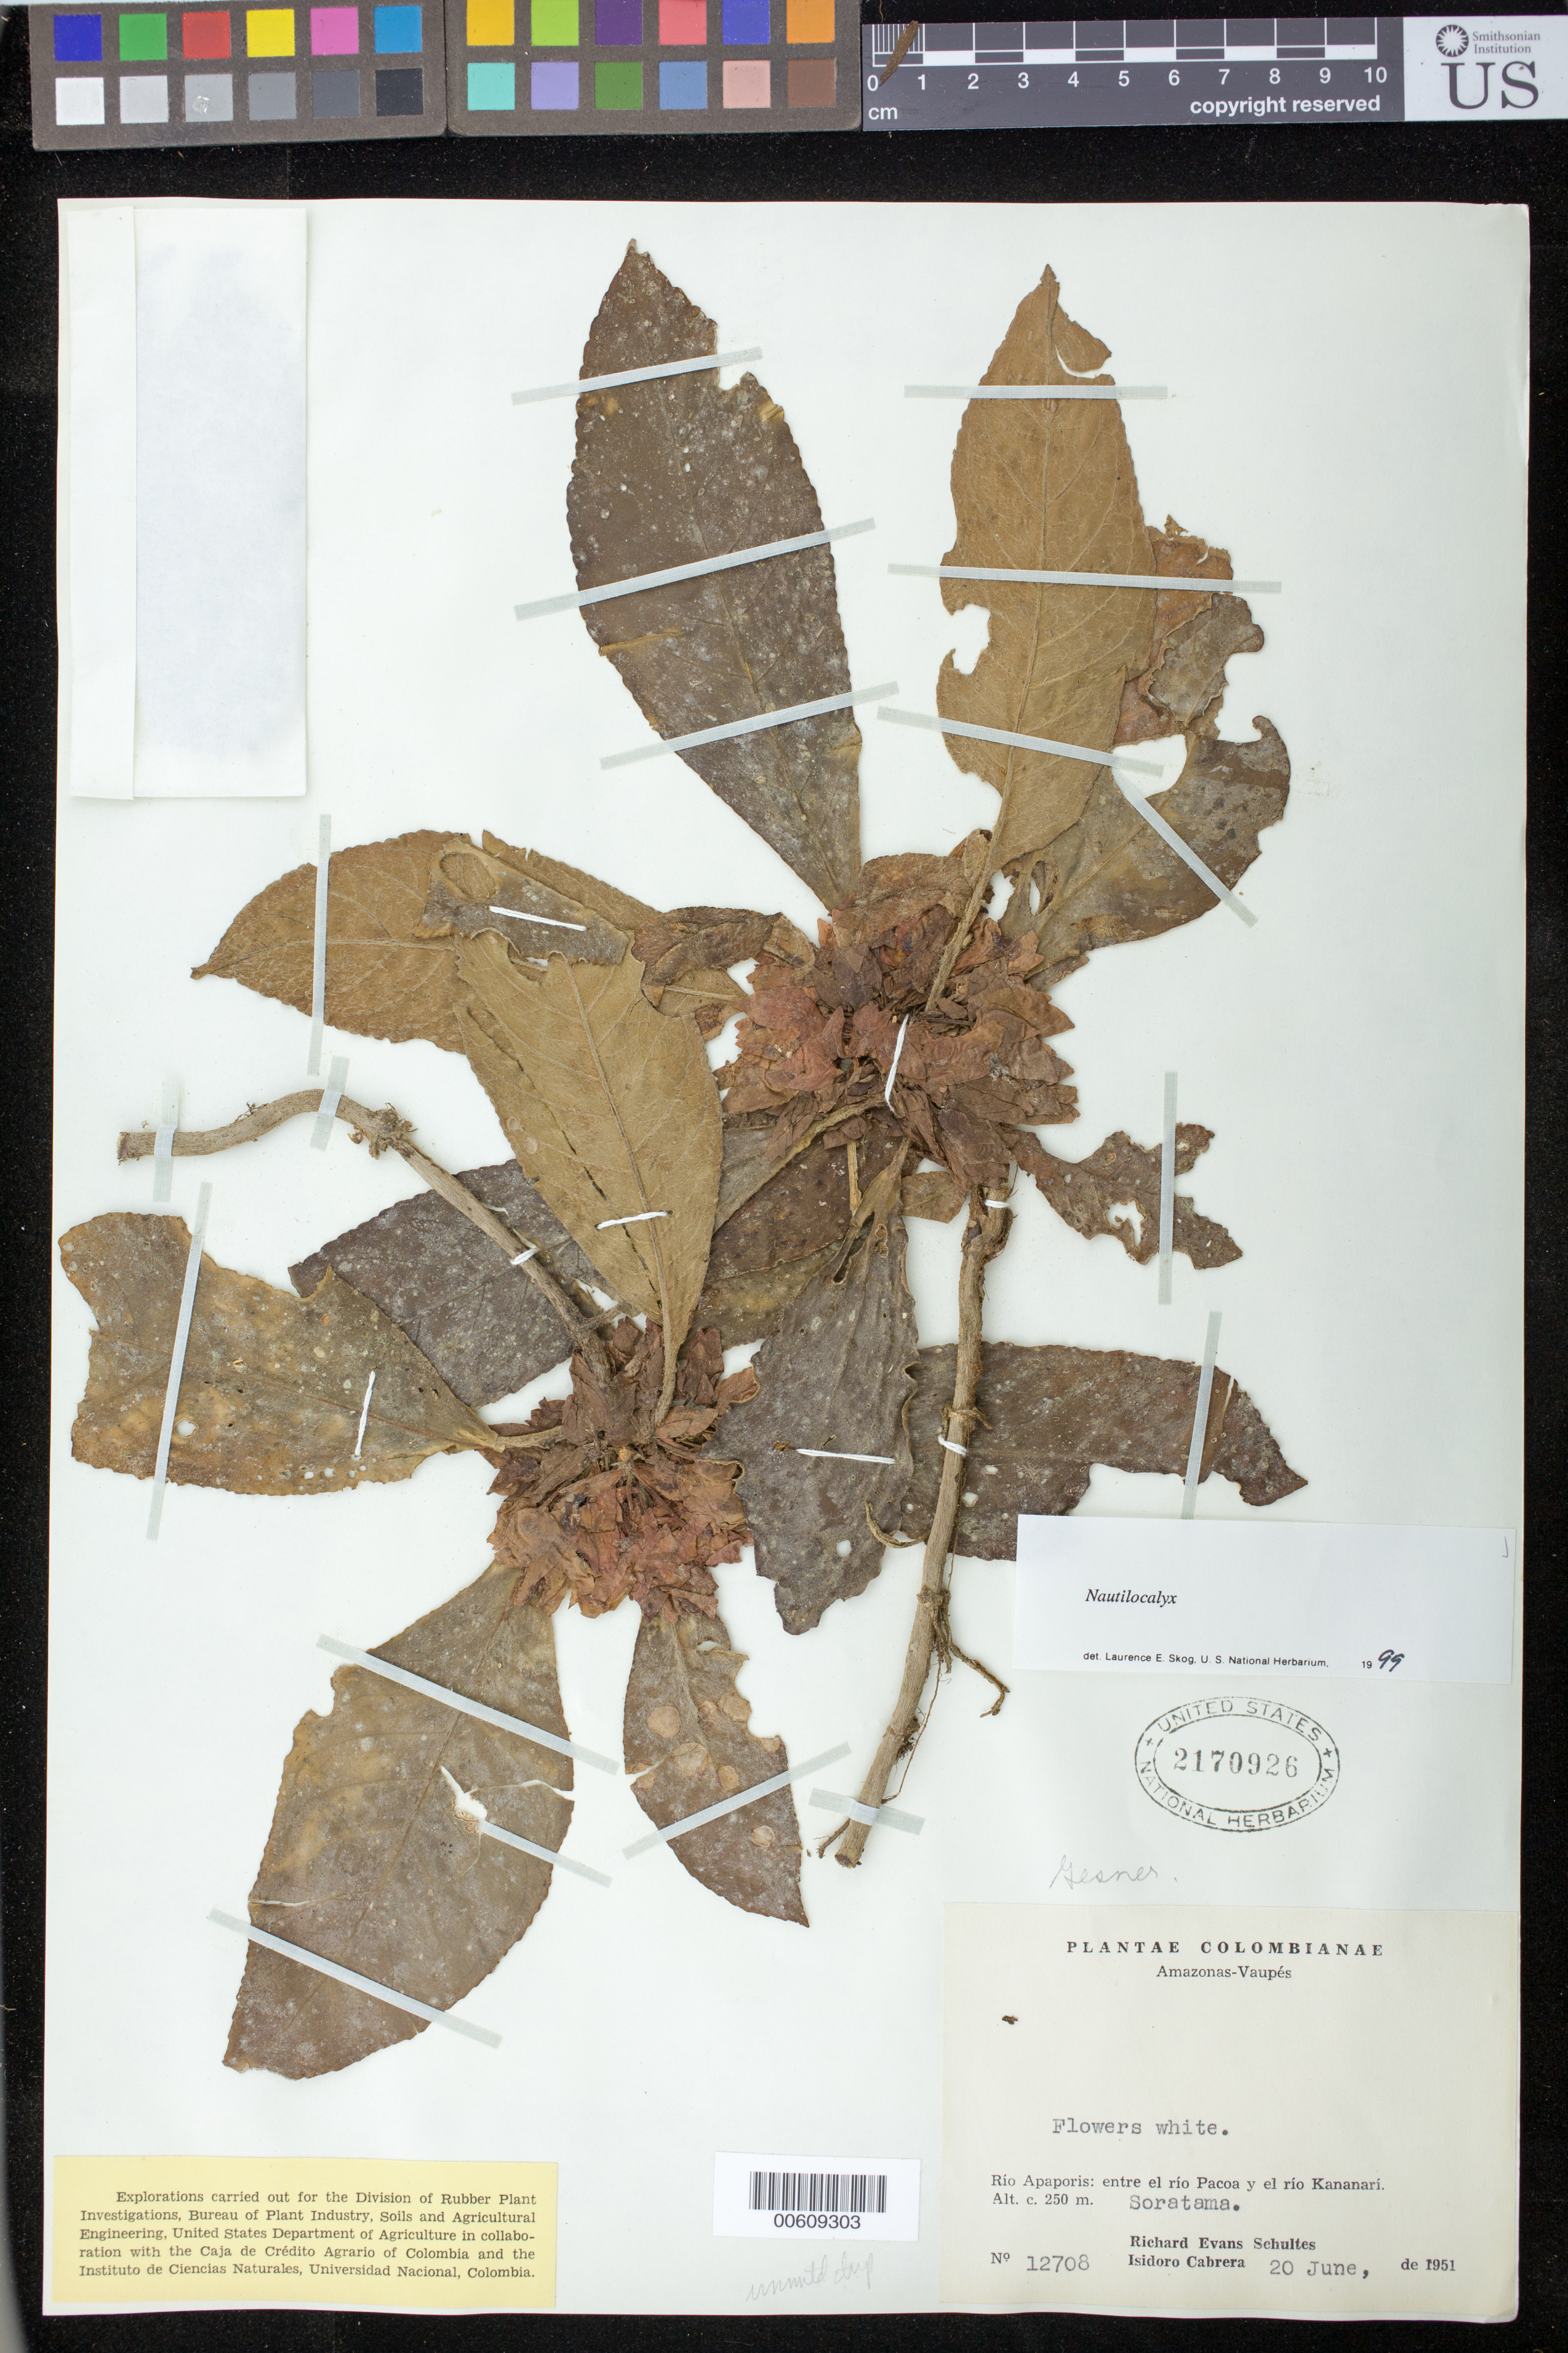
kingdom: Plantae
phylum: Tracheophyta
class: Magnoliopsida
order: Lamiales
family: Gesneriaceae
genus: Nautilocalyx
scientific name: Nautilocalyx sp.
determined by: Skog, Laurence E.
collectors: R. E. Schultes & I. Cabrera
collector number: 12708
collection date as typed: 20 Jun 1951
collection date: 1951-06-20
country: Colombia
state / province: Amazônas / Vaupés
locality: Río Apaporis: entre el río Pacoa y el río Kananari, Soratama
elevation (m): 250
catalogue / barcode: US 2170926